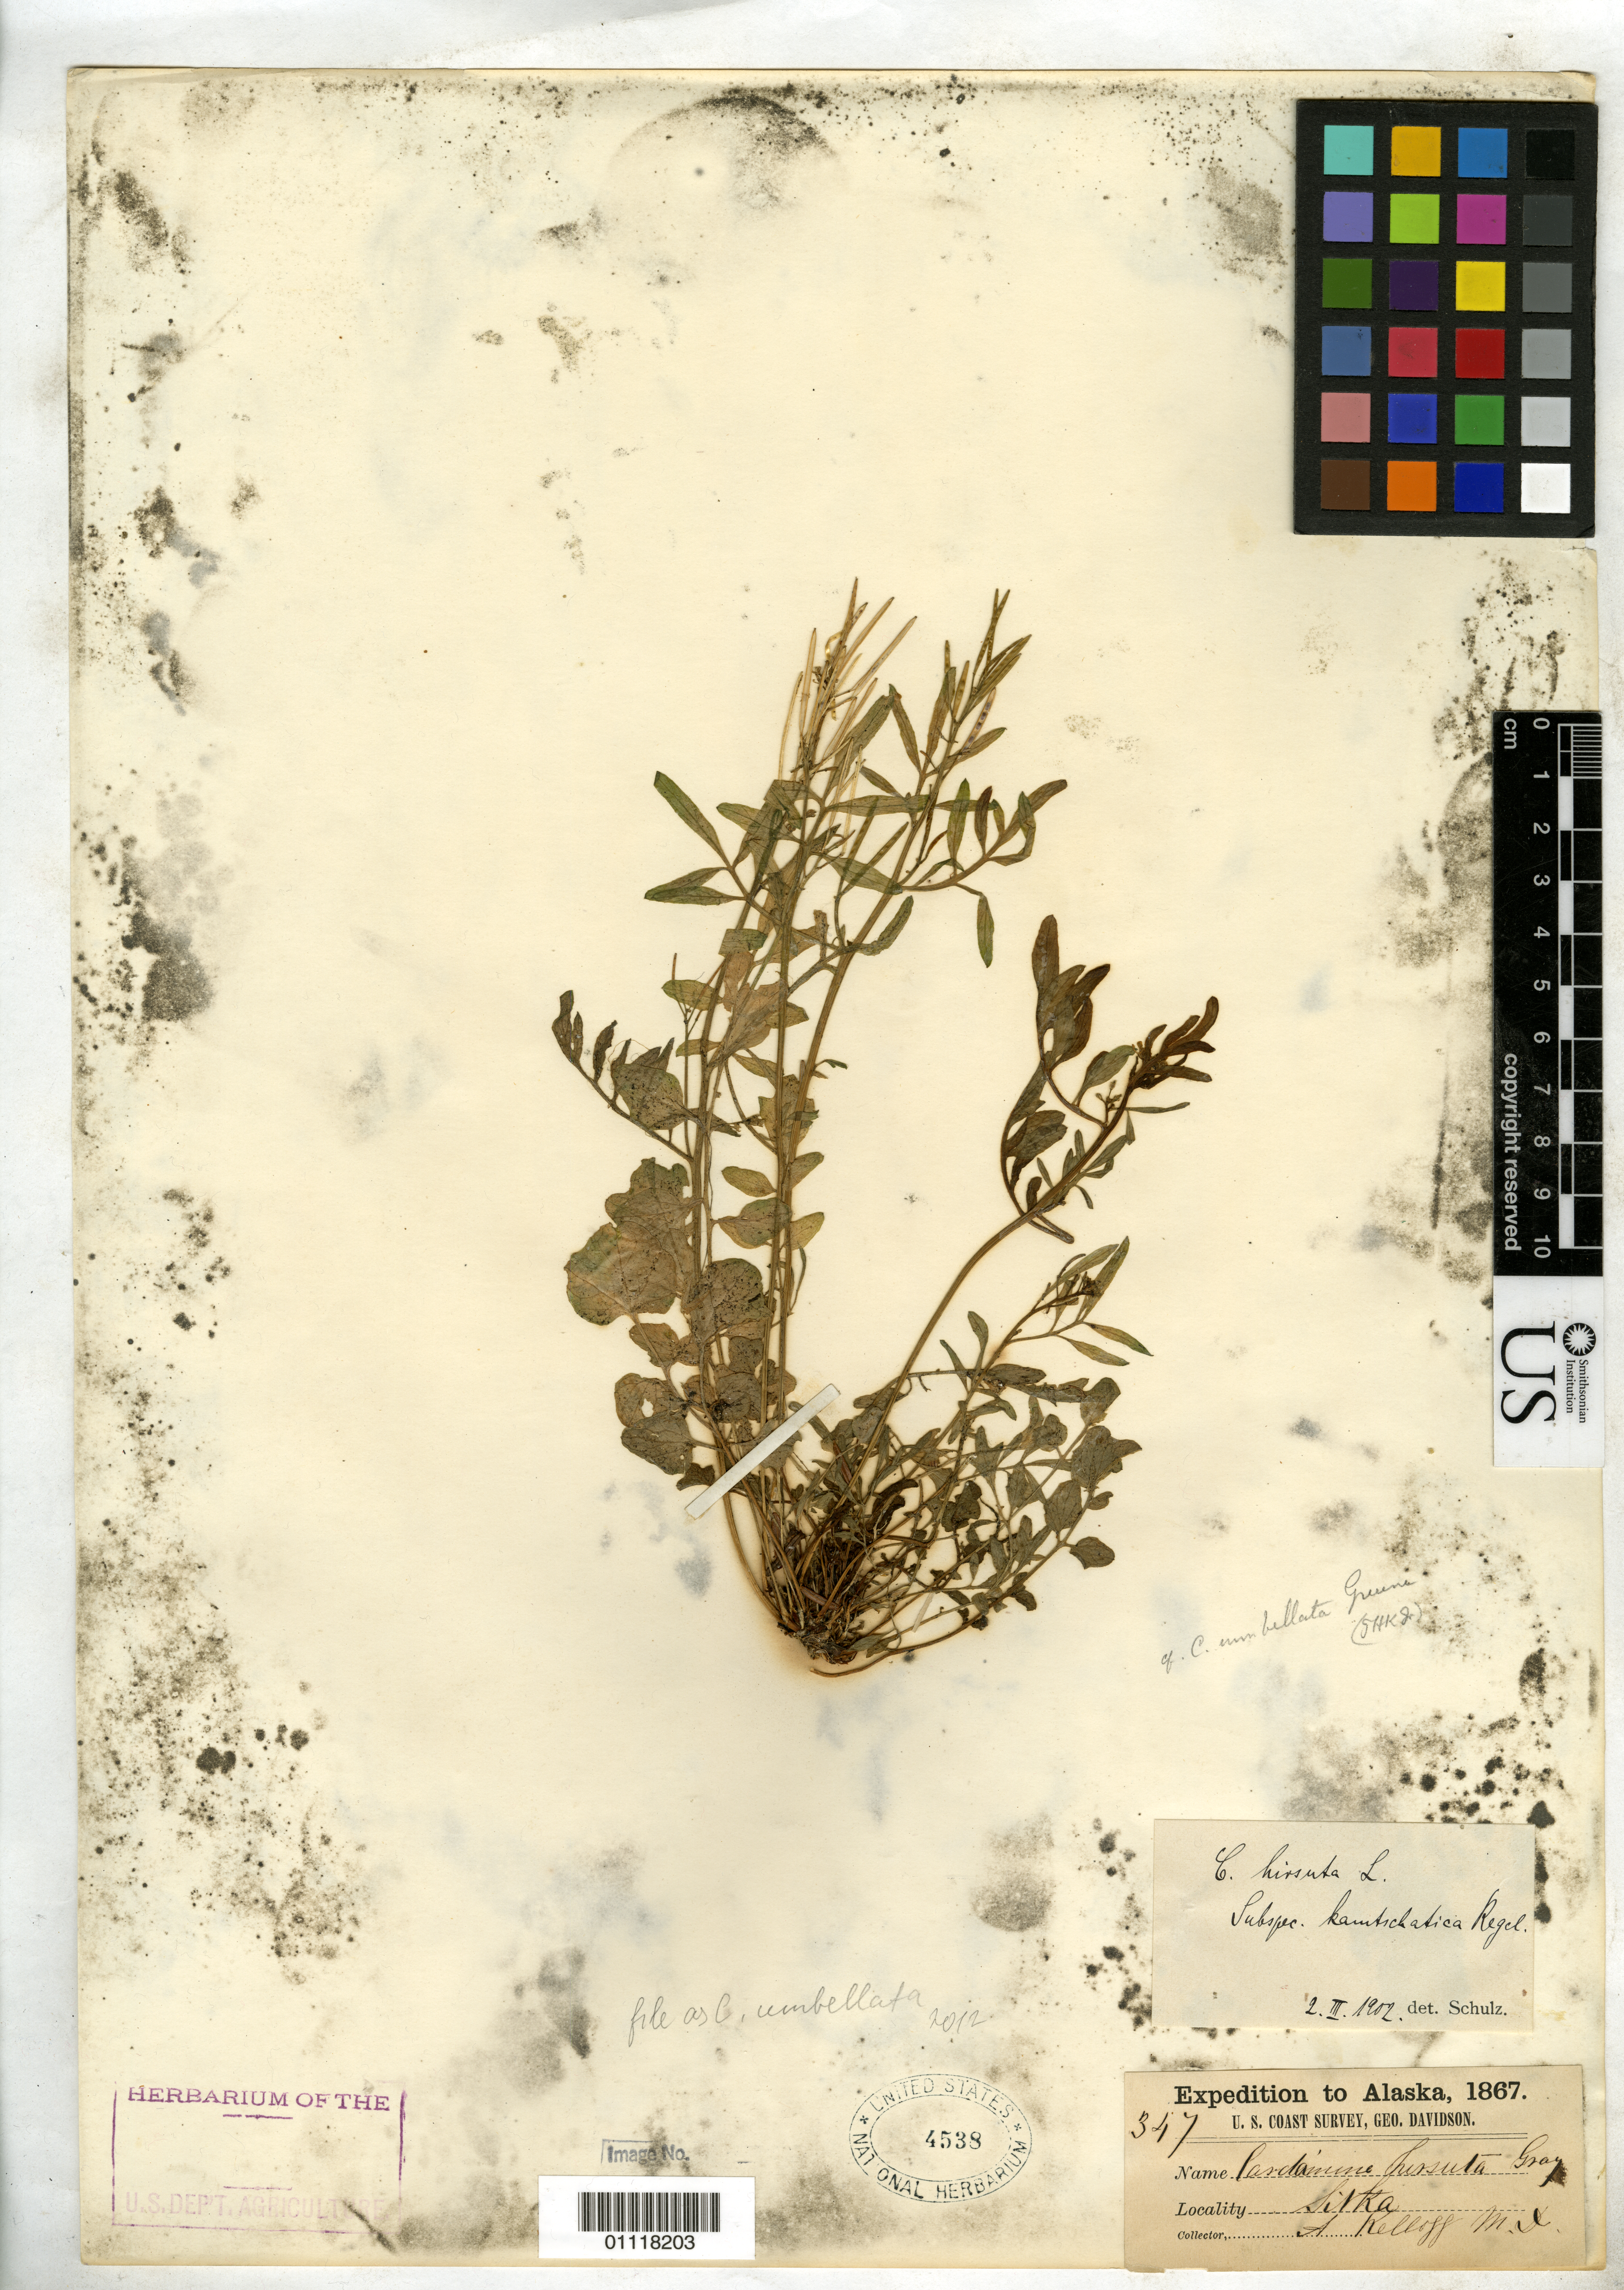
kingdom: Plantae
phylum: Tracheophyta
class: Magnoliopsida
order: Brassicales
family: Brassicaceae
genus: Cardamine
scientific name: Cardamine umbellata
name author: Greene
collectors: A. Kellogg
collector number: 347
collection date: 1867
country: United States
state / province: Alaska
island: Baranof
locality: Sitka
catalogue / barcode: US 4538